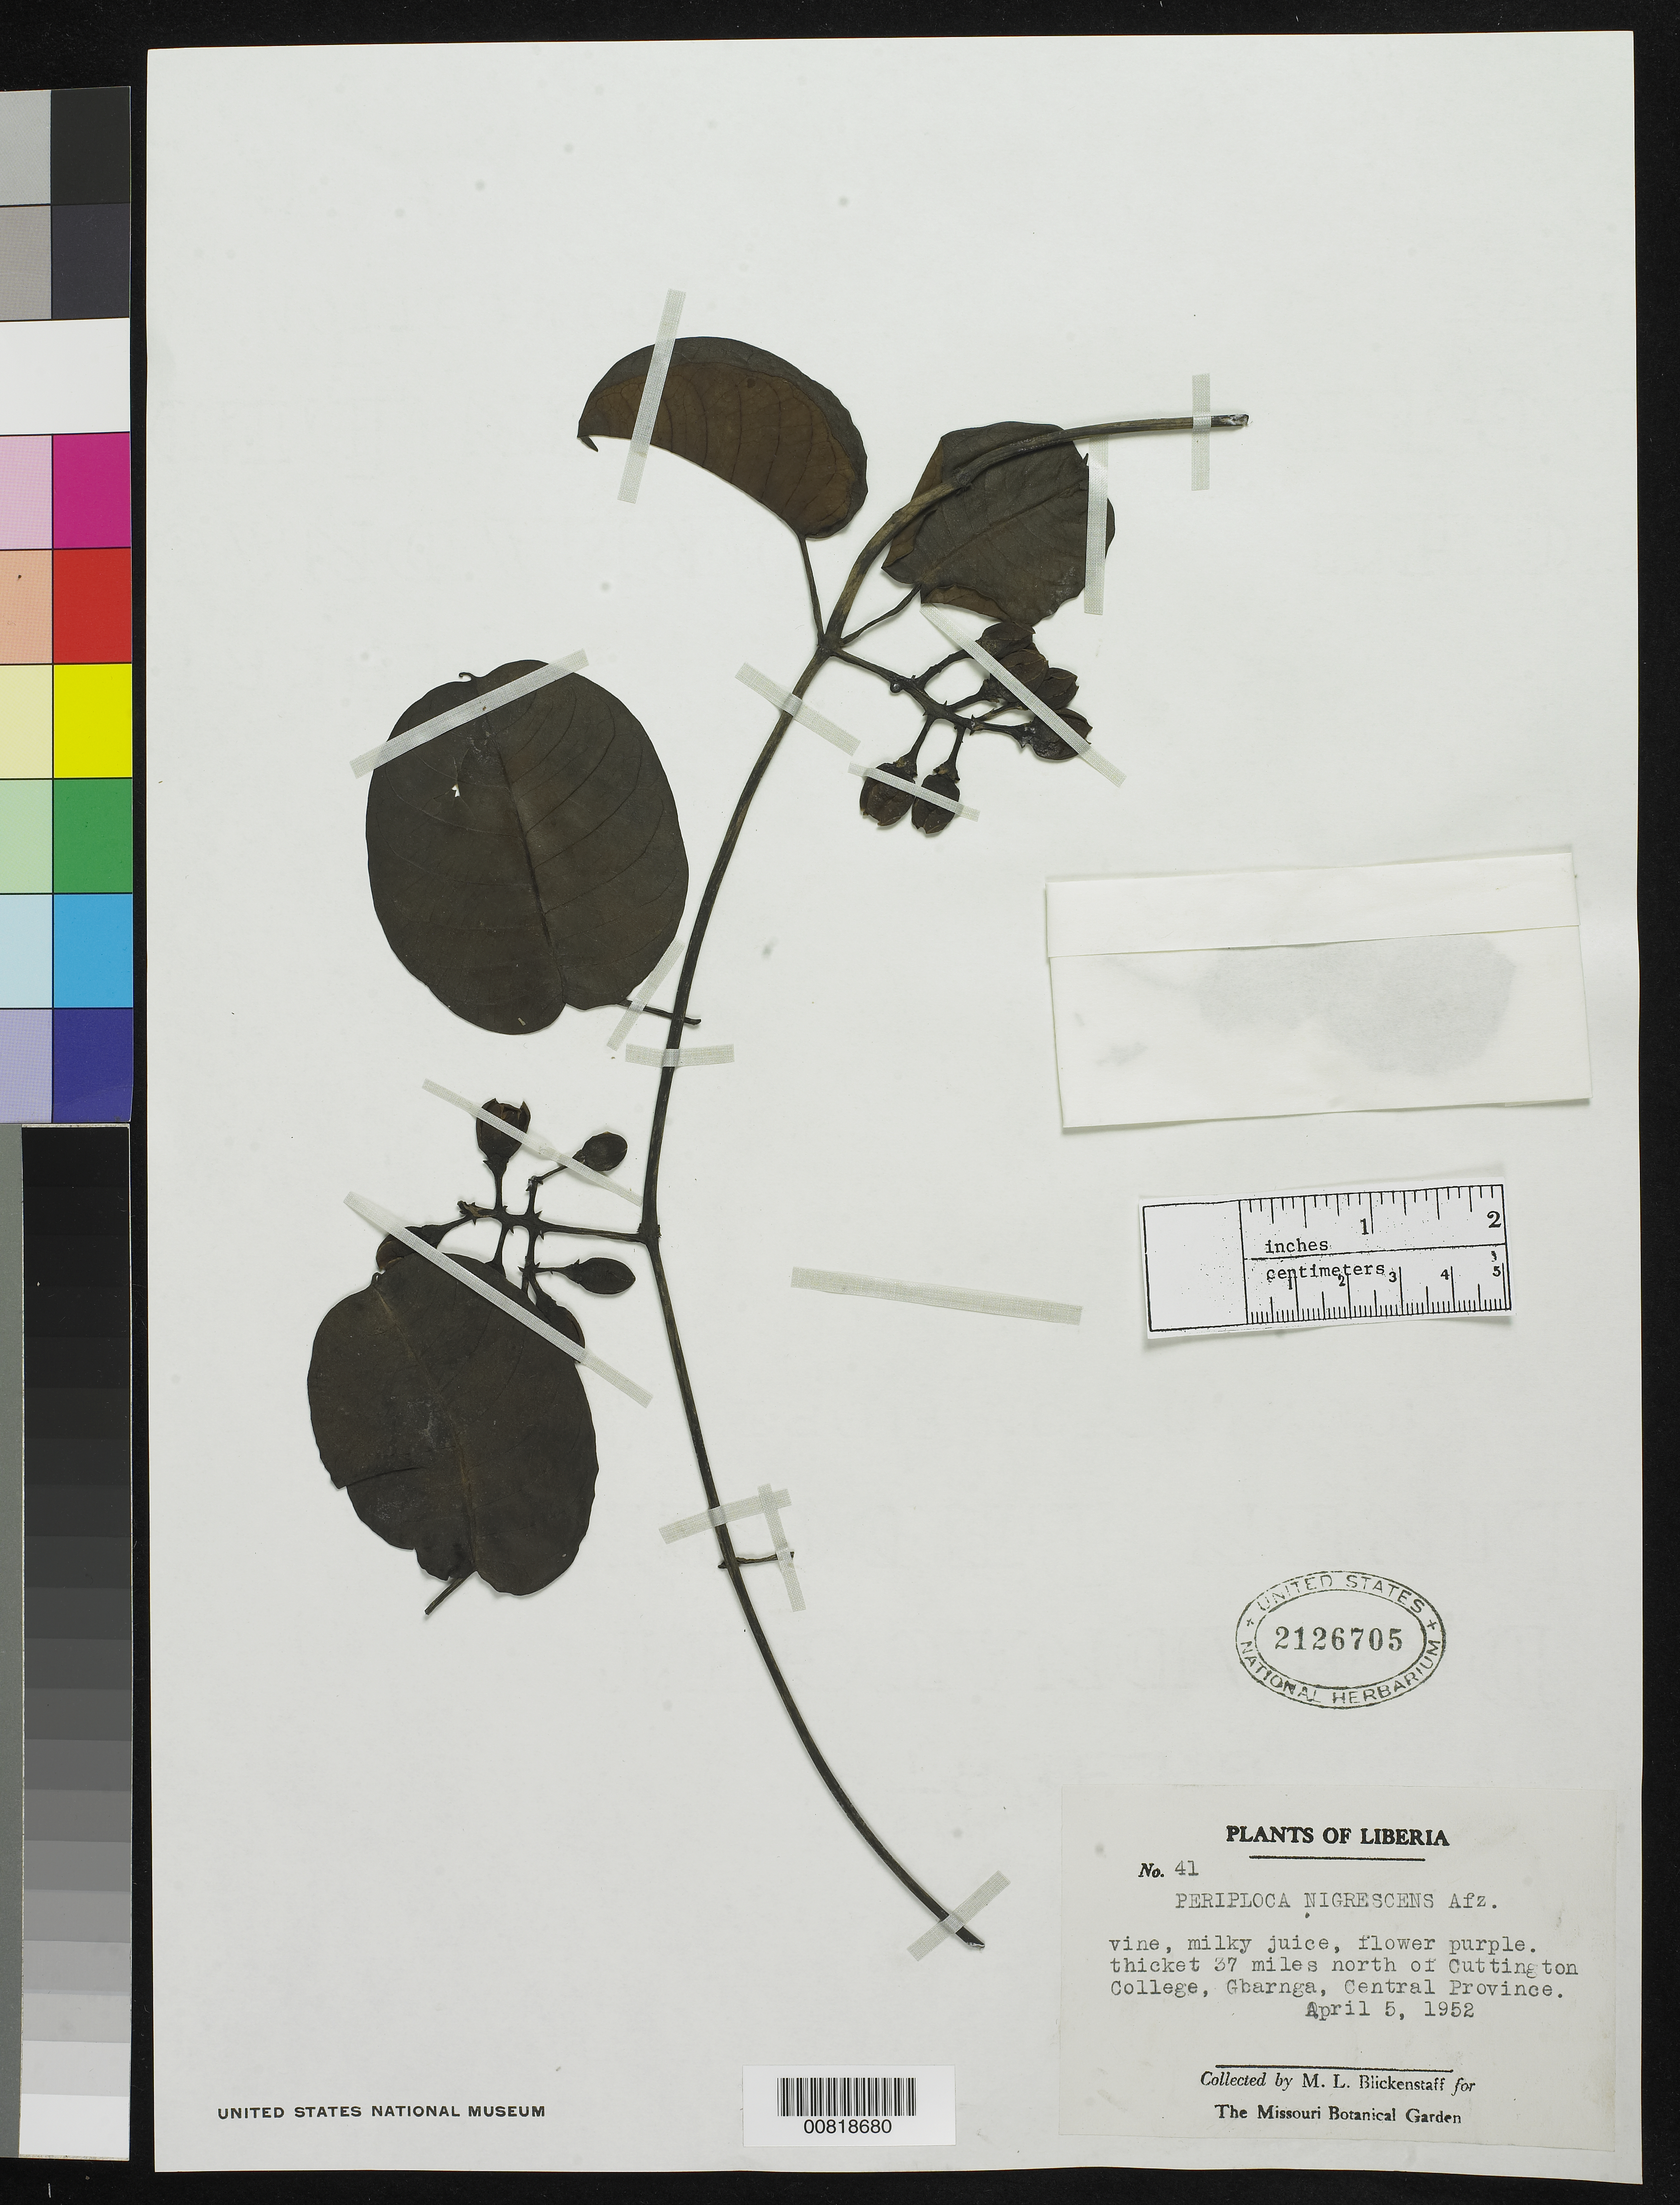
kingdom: Plantae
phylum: Tracheophyta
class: Magnoliopsida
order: Gentianales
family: Apocynaceae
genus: Periploca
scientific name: Periploca nigrescens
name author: Afzel.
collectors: M. Blickenstaff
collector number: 41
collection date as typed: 5 Apr 1952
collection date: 1952-04-05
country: Liberia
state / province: Bong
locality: Central Province: Gbarnga 37 miles N of Cuttington College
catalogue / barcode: US 2126705